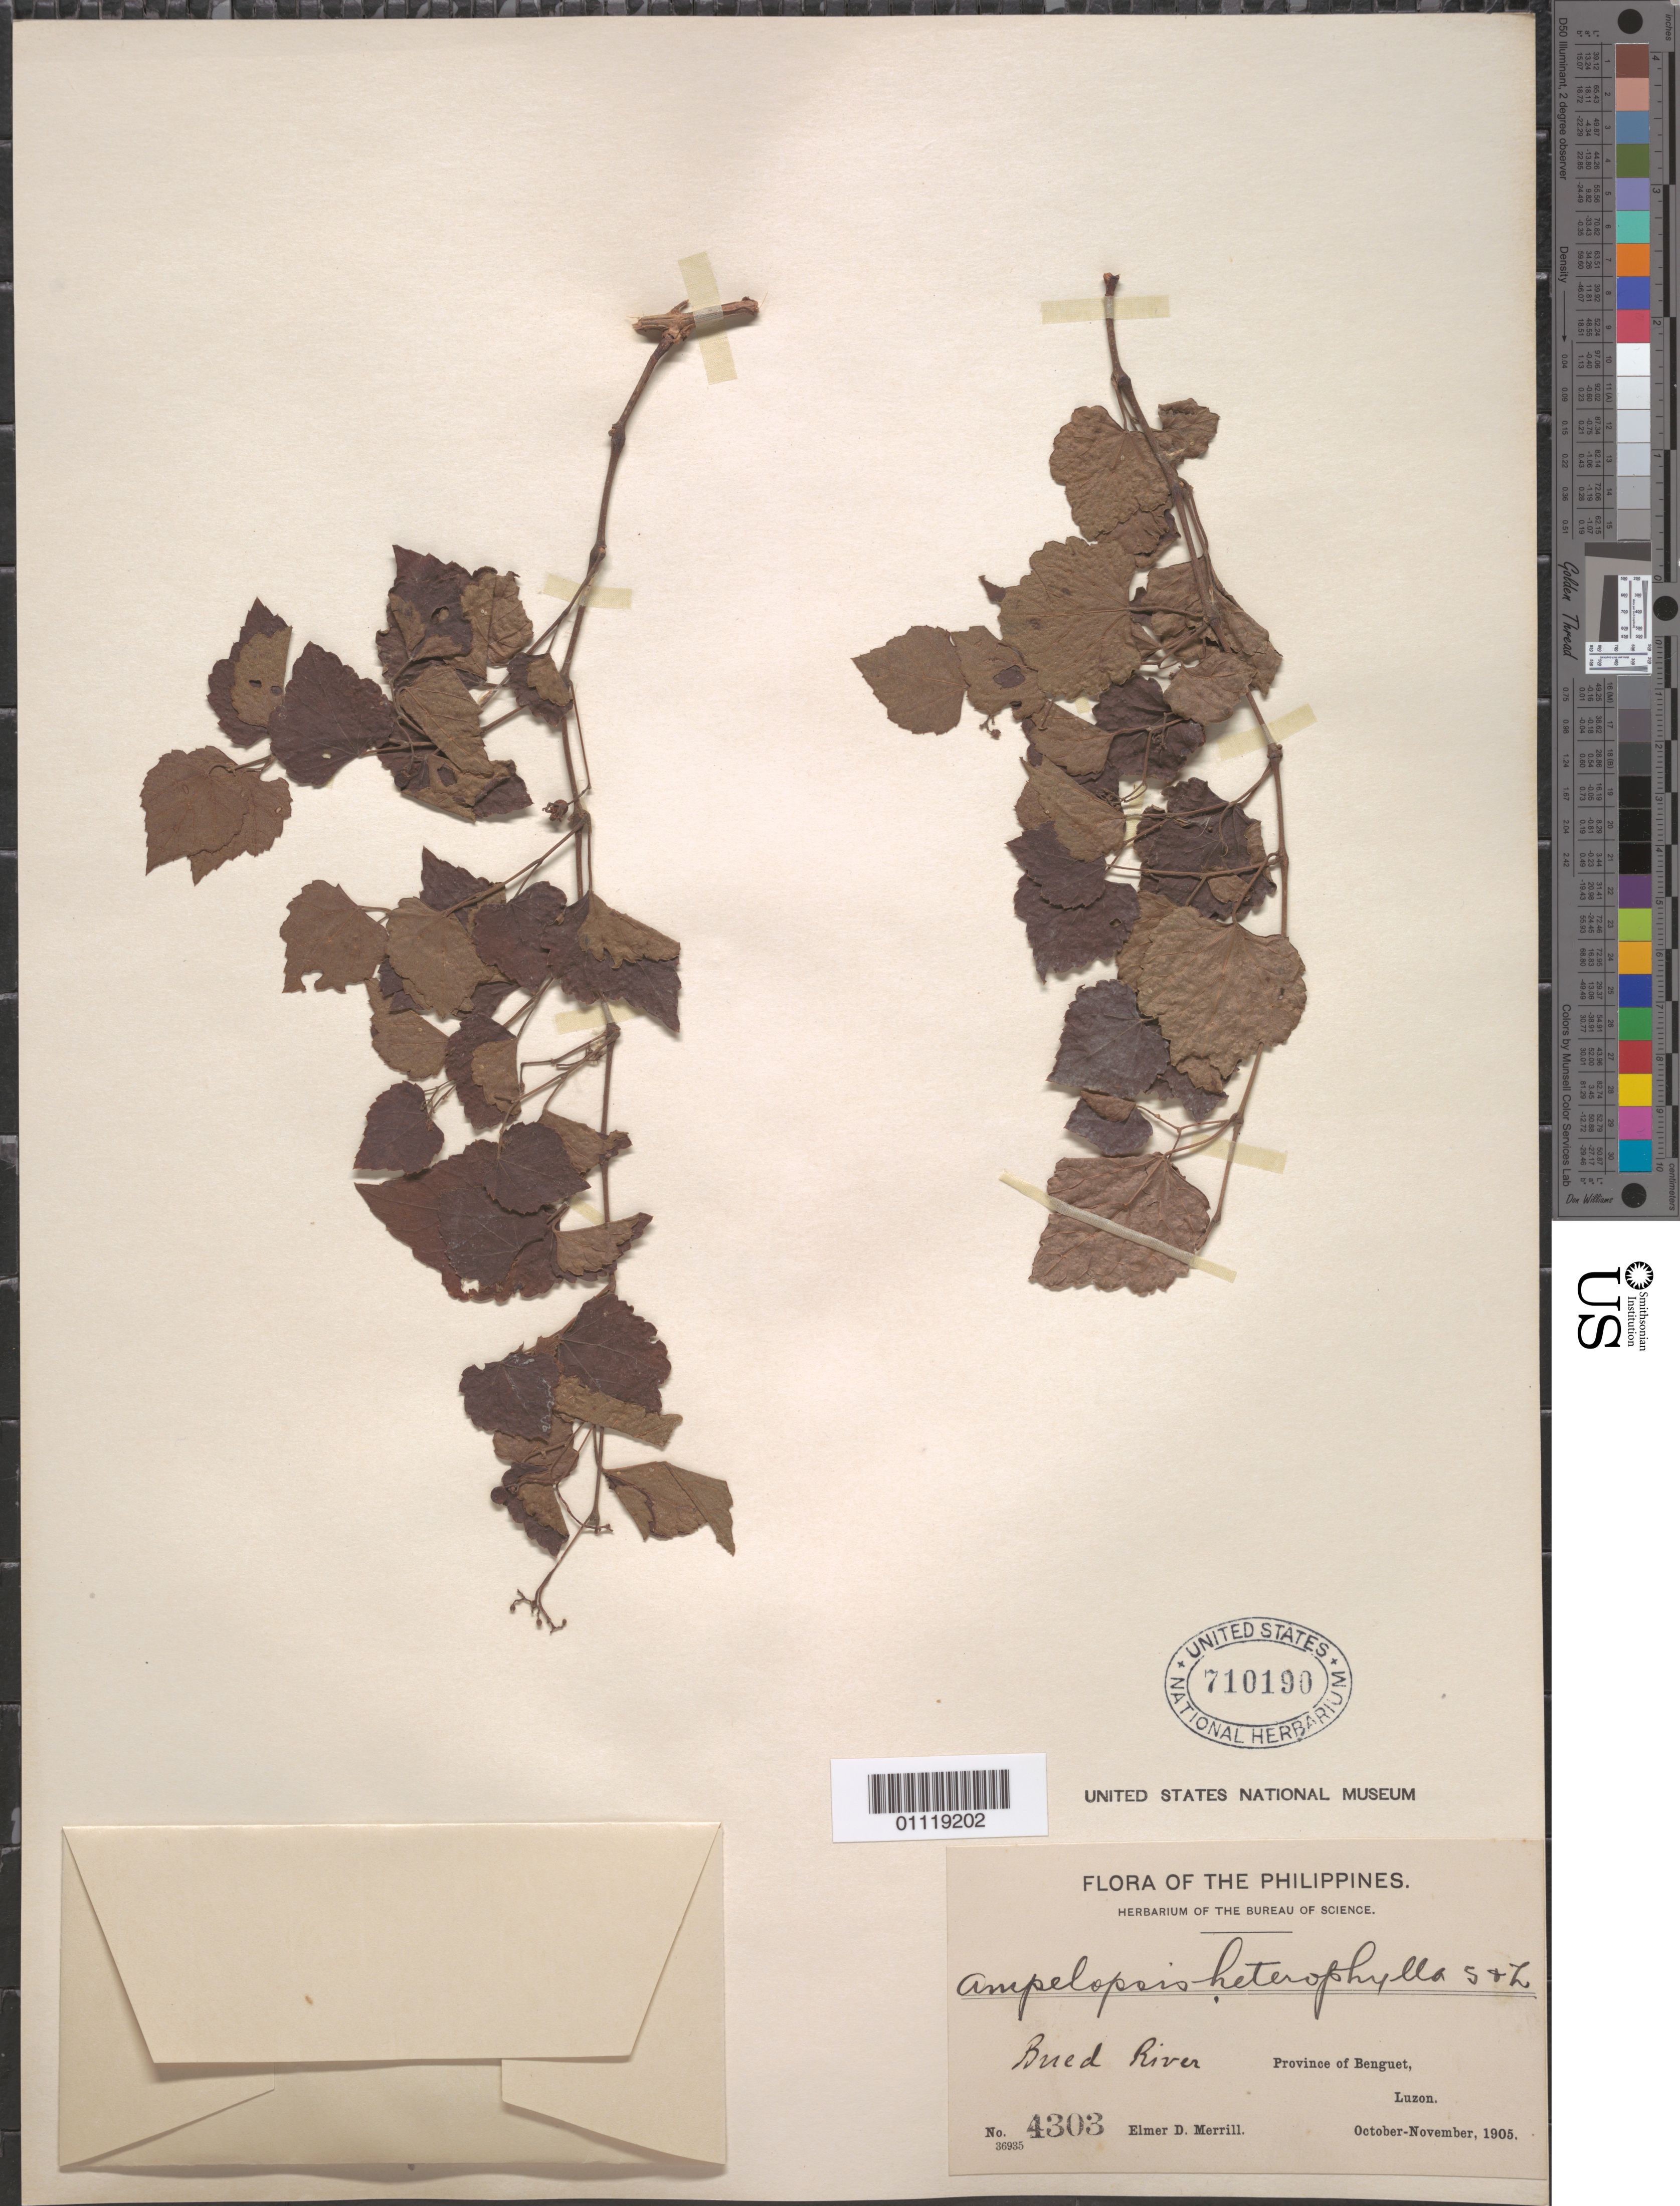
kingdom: Plantae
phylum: Tracheophyta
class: Magnoliopsida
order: Vitales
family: Vitaceae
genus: Ampelopsis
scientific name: Ampelopsis glandulosa var. heterophylla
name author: (Thunb.) Momiy.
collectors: E. D. Merrill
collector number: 4303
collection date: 1905-10/1905-11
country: Philippines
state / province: Cordillera (Administrative Region)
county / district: Benguet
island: Luzon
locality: Baguio.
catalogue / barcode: US 710190